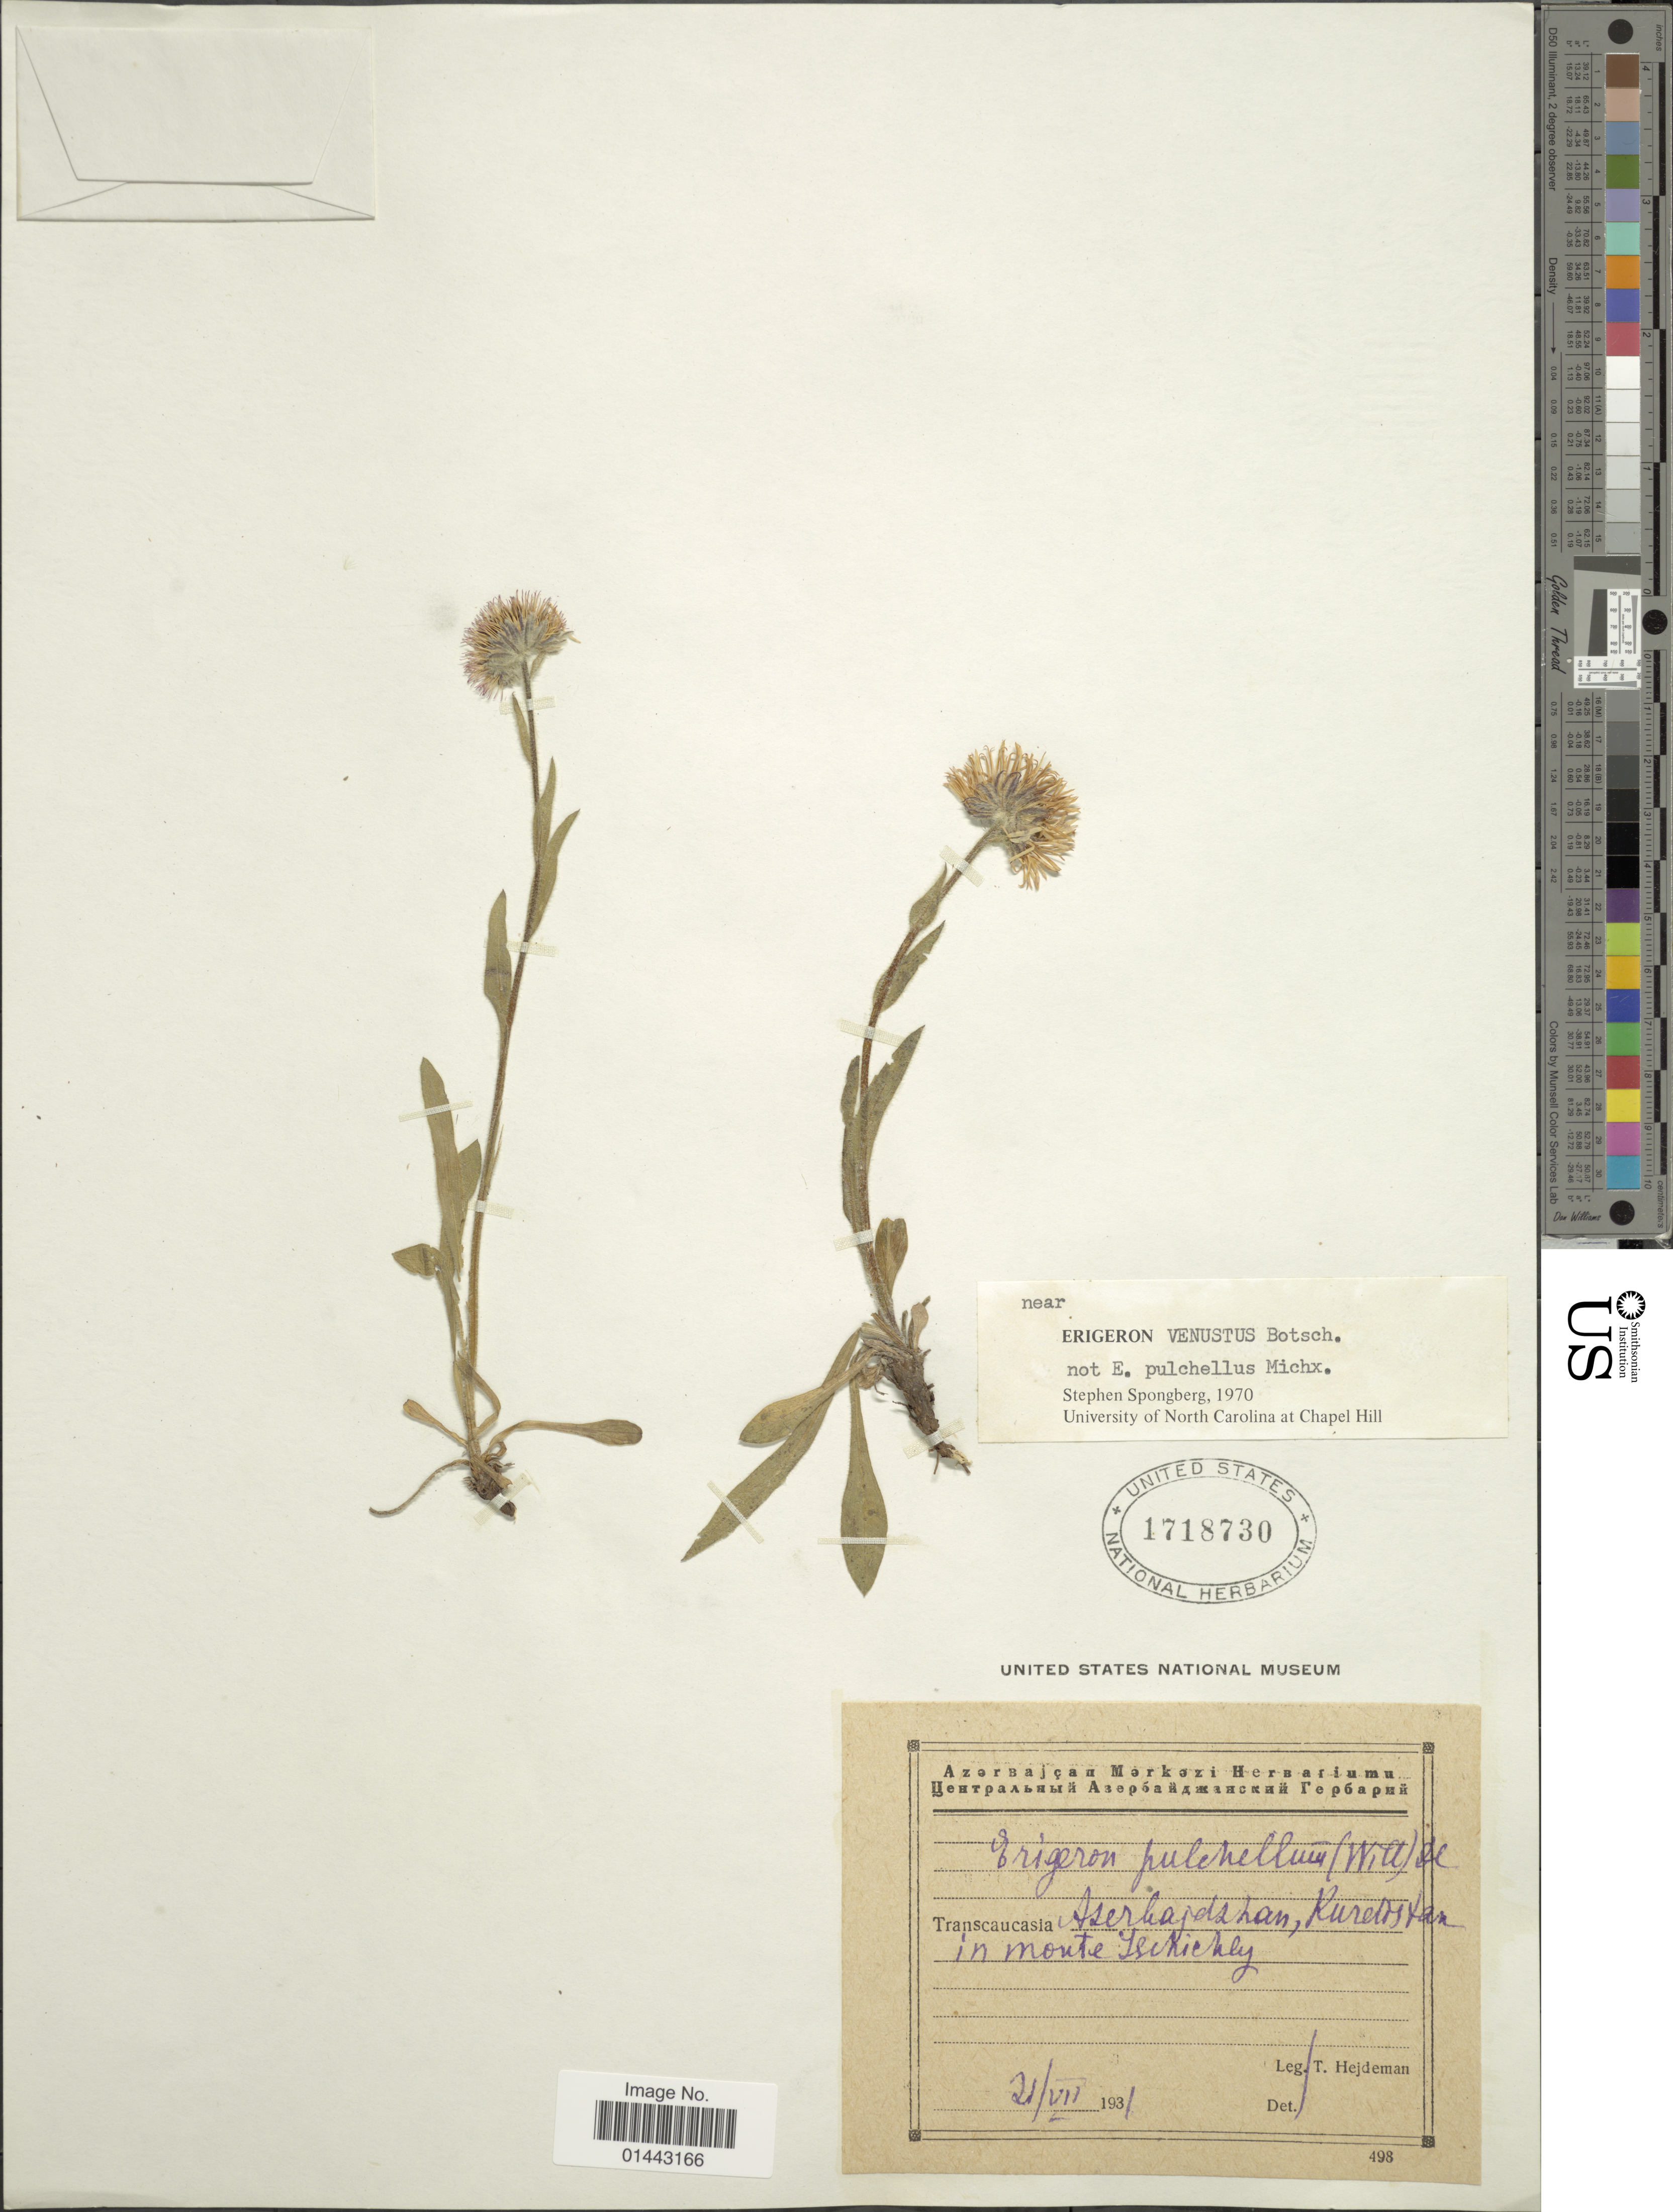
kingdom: Plantae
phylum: Tracheophyta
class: Magnoliopsida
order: Asterales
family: Asteraceae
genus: Erigeron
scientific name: Erigeron venustus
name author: Botsch.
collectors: T. Hejdeman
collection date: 1931-07-21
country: Azerbaijan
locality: Transcaucasia, Aserhagdsham, Kuretostar in monte Ischkickey. [interpreted]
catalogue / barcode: US 1718730